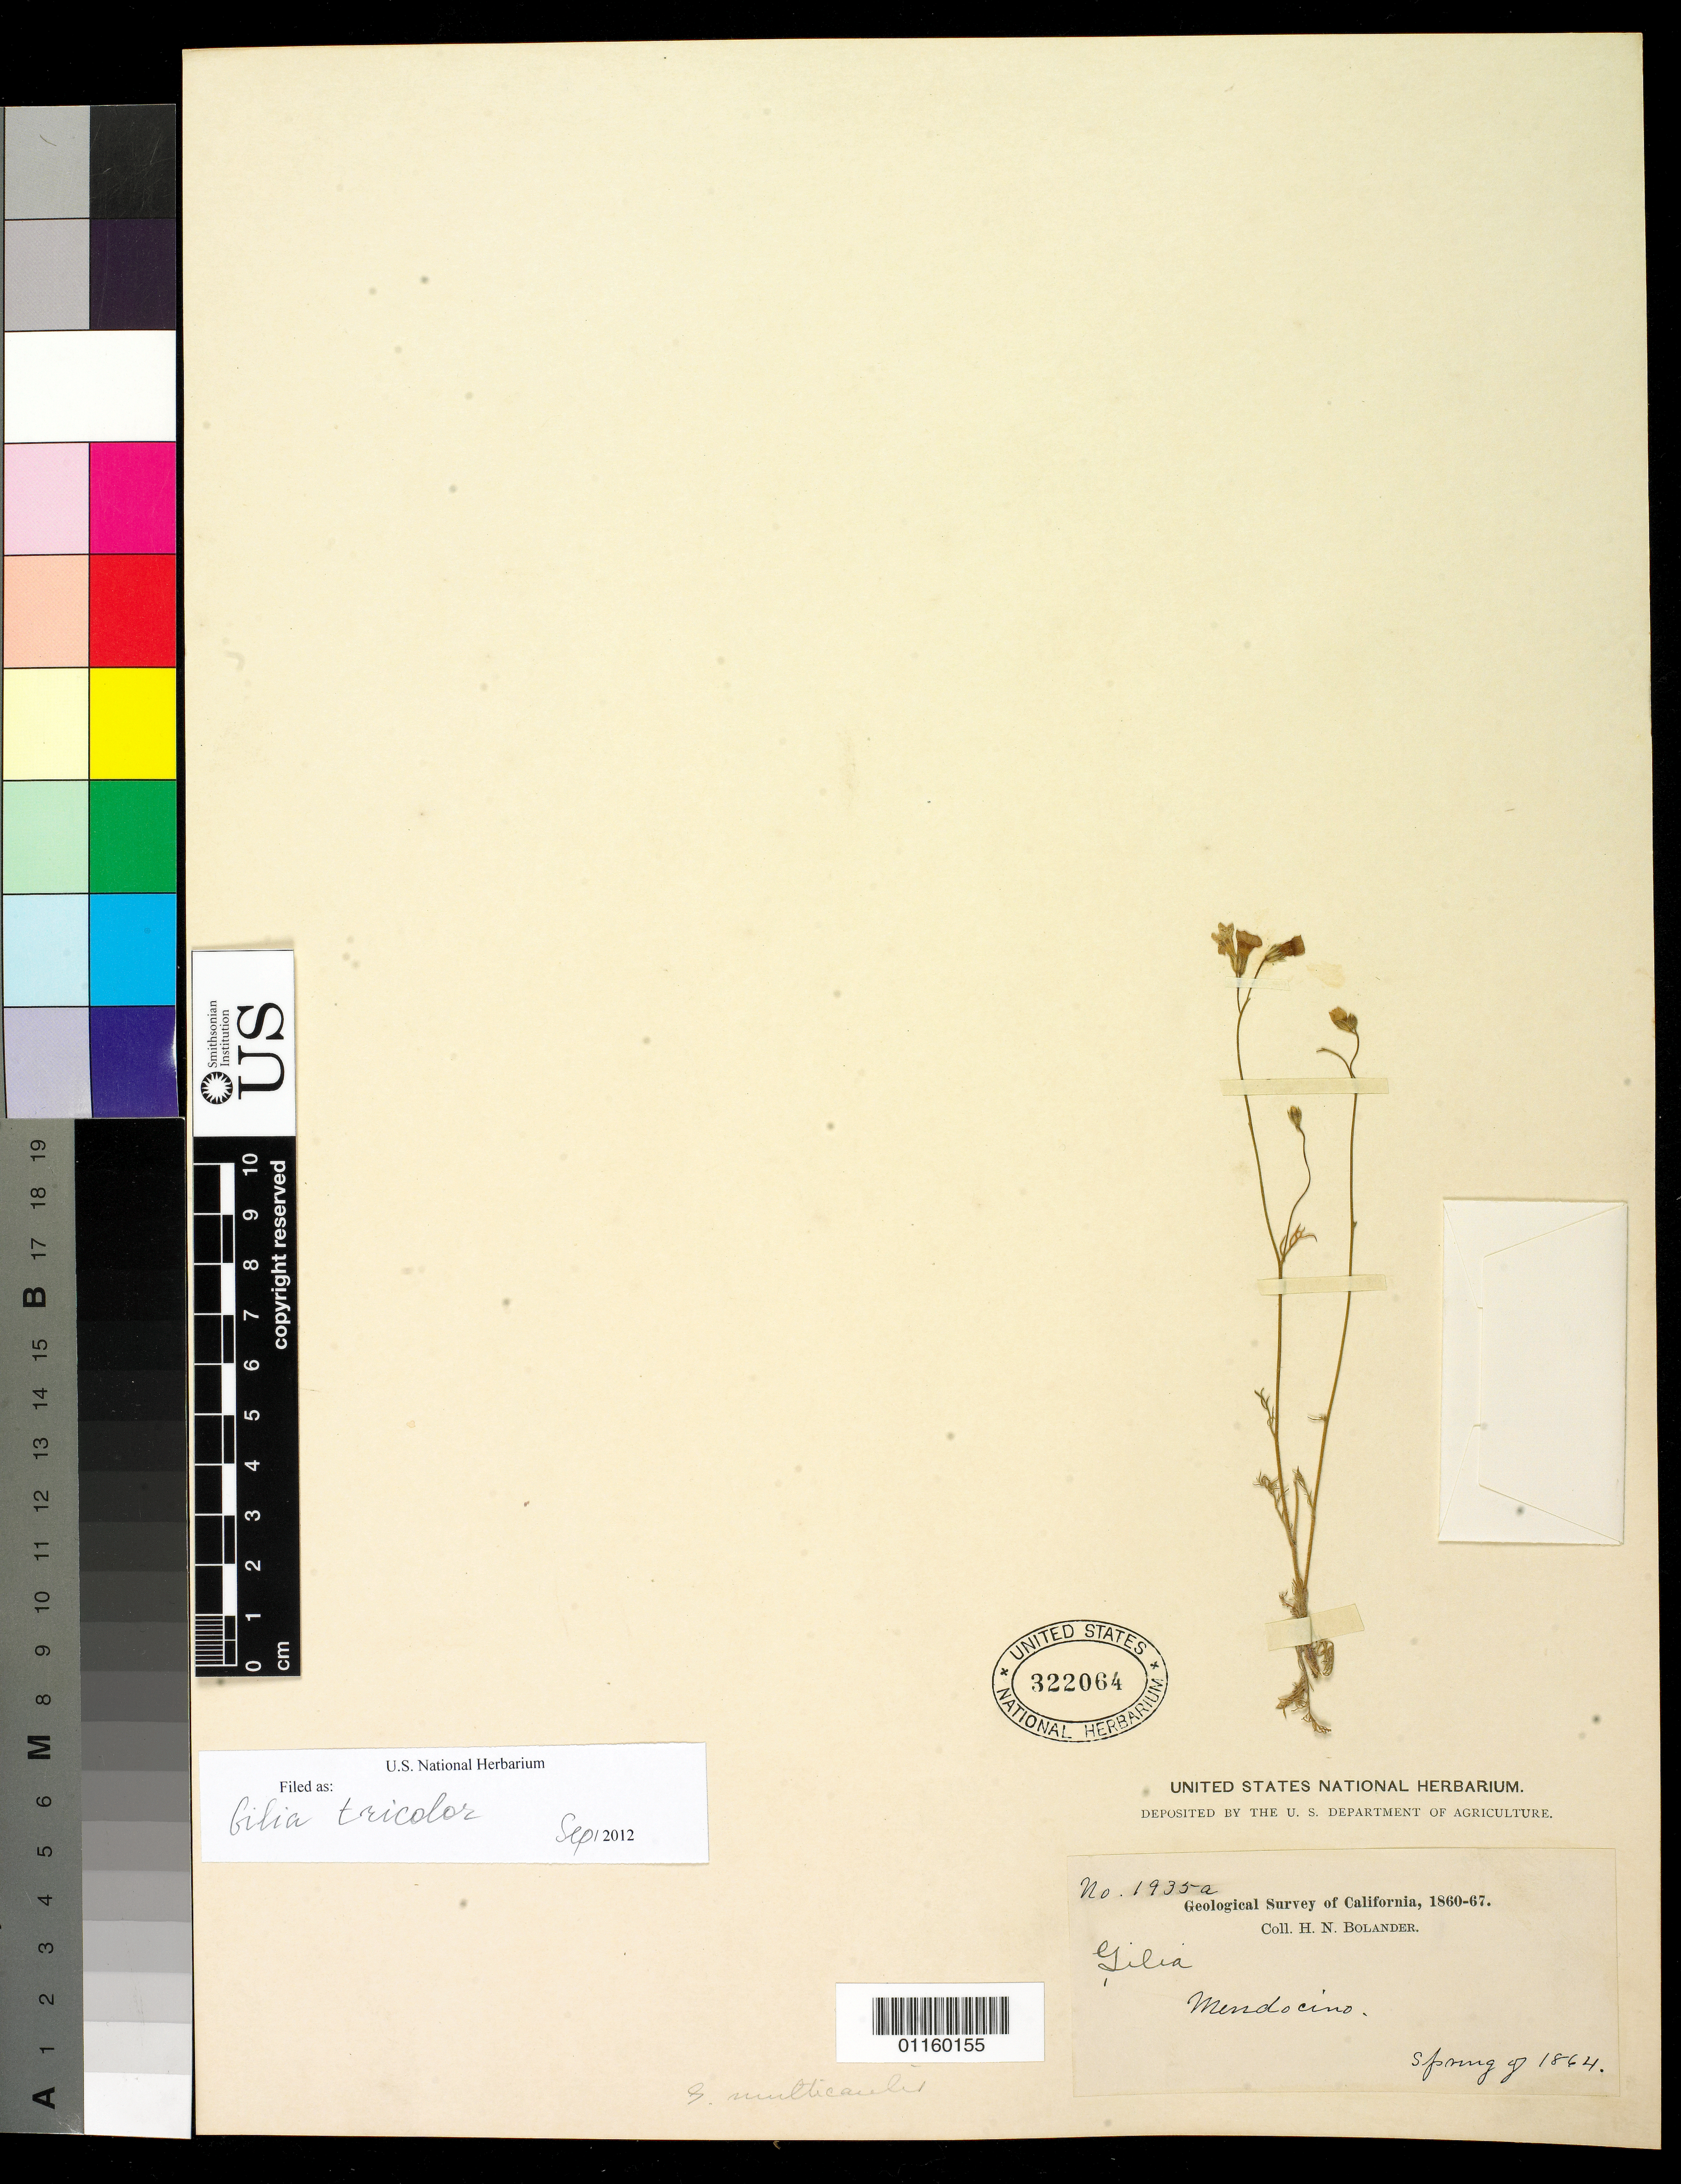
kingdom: Plantae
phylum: Tracheophyta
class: Magnoliopsida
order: Ericales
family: Polemoniaceae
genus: Gilia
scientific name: Gilia tricolor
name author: Benth.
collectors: H. Bolander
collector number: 1935a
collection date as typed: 1864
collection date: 1864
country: United States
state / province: California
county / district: Mendocino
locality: Mendocino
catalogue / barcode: US 322064